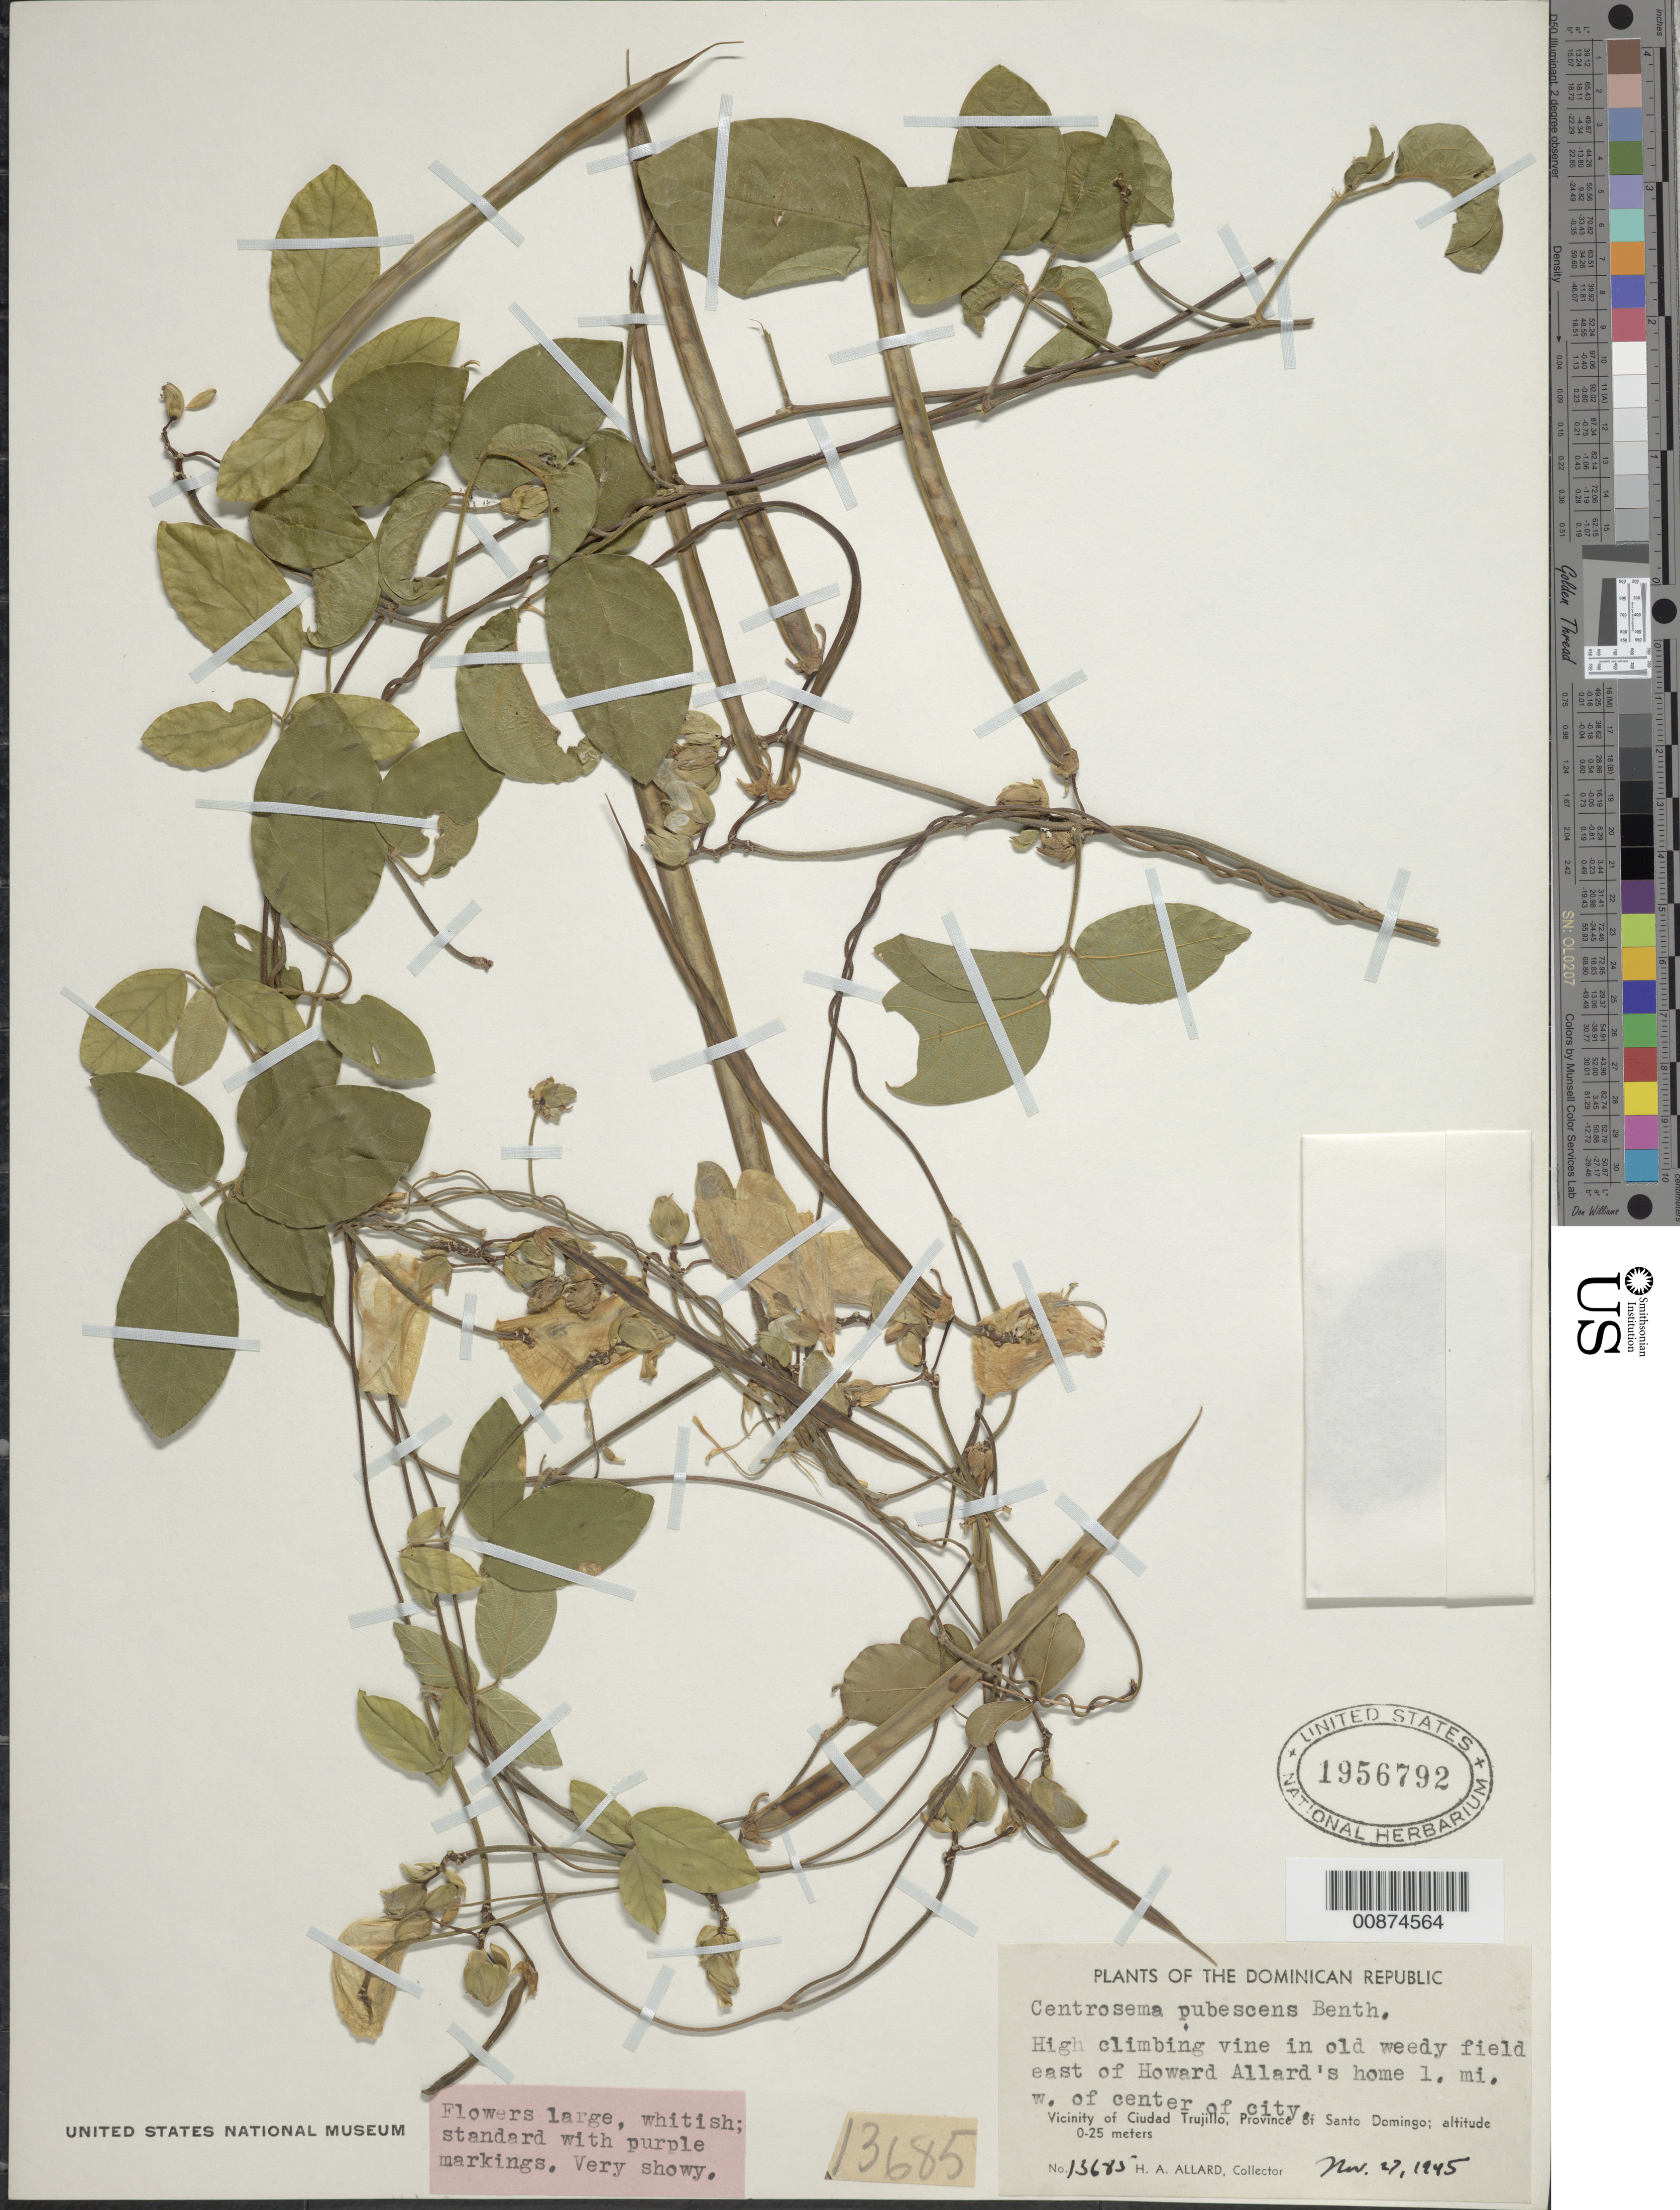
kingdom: Plantae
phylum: Tracheophyta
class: Magnoliopsida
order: Fabales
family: Fabaceae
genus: Centrosema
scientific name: Centrosema pubescens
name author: Benth.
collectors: H. A. Allard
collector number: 13685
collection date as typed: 27 Nov 1945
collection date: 1945-11-27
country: Dominican Republic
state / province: Distrito Nacional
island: Hispaniola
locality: Vicinity of Ciudad Trujillo, Province of Santo Domingo (obsolete). In old weedy field east of Howard Allard's home, 1 mi. W of center of city.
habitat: In old weedy field.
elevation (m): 0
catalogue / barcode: US 1956792